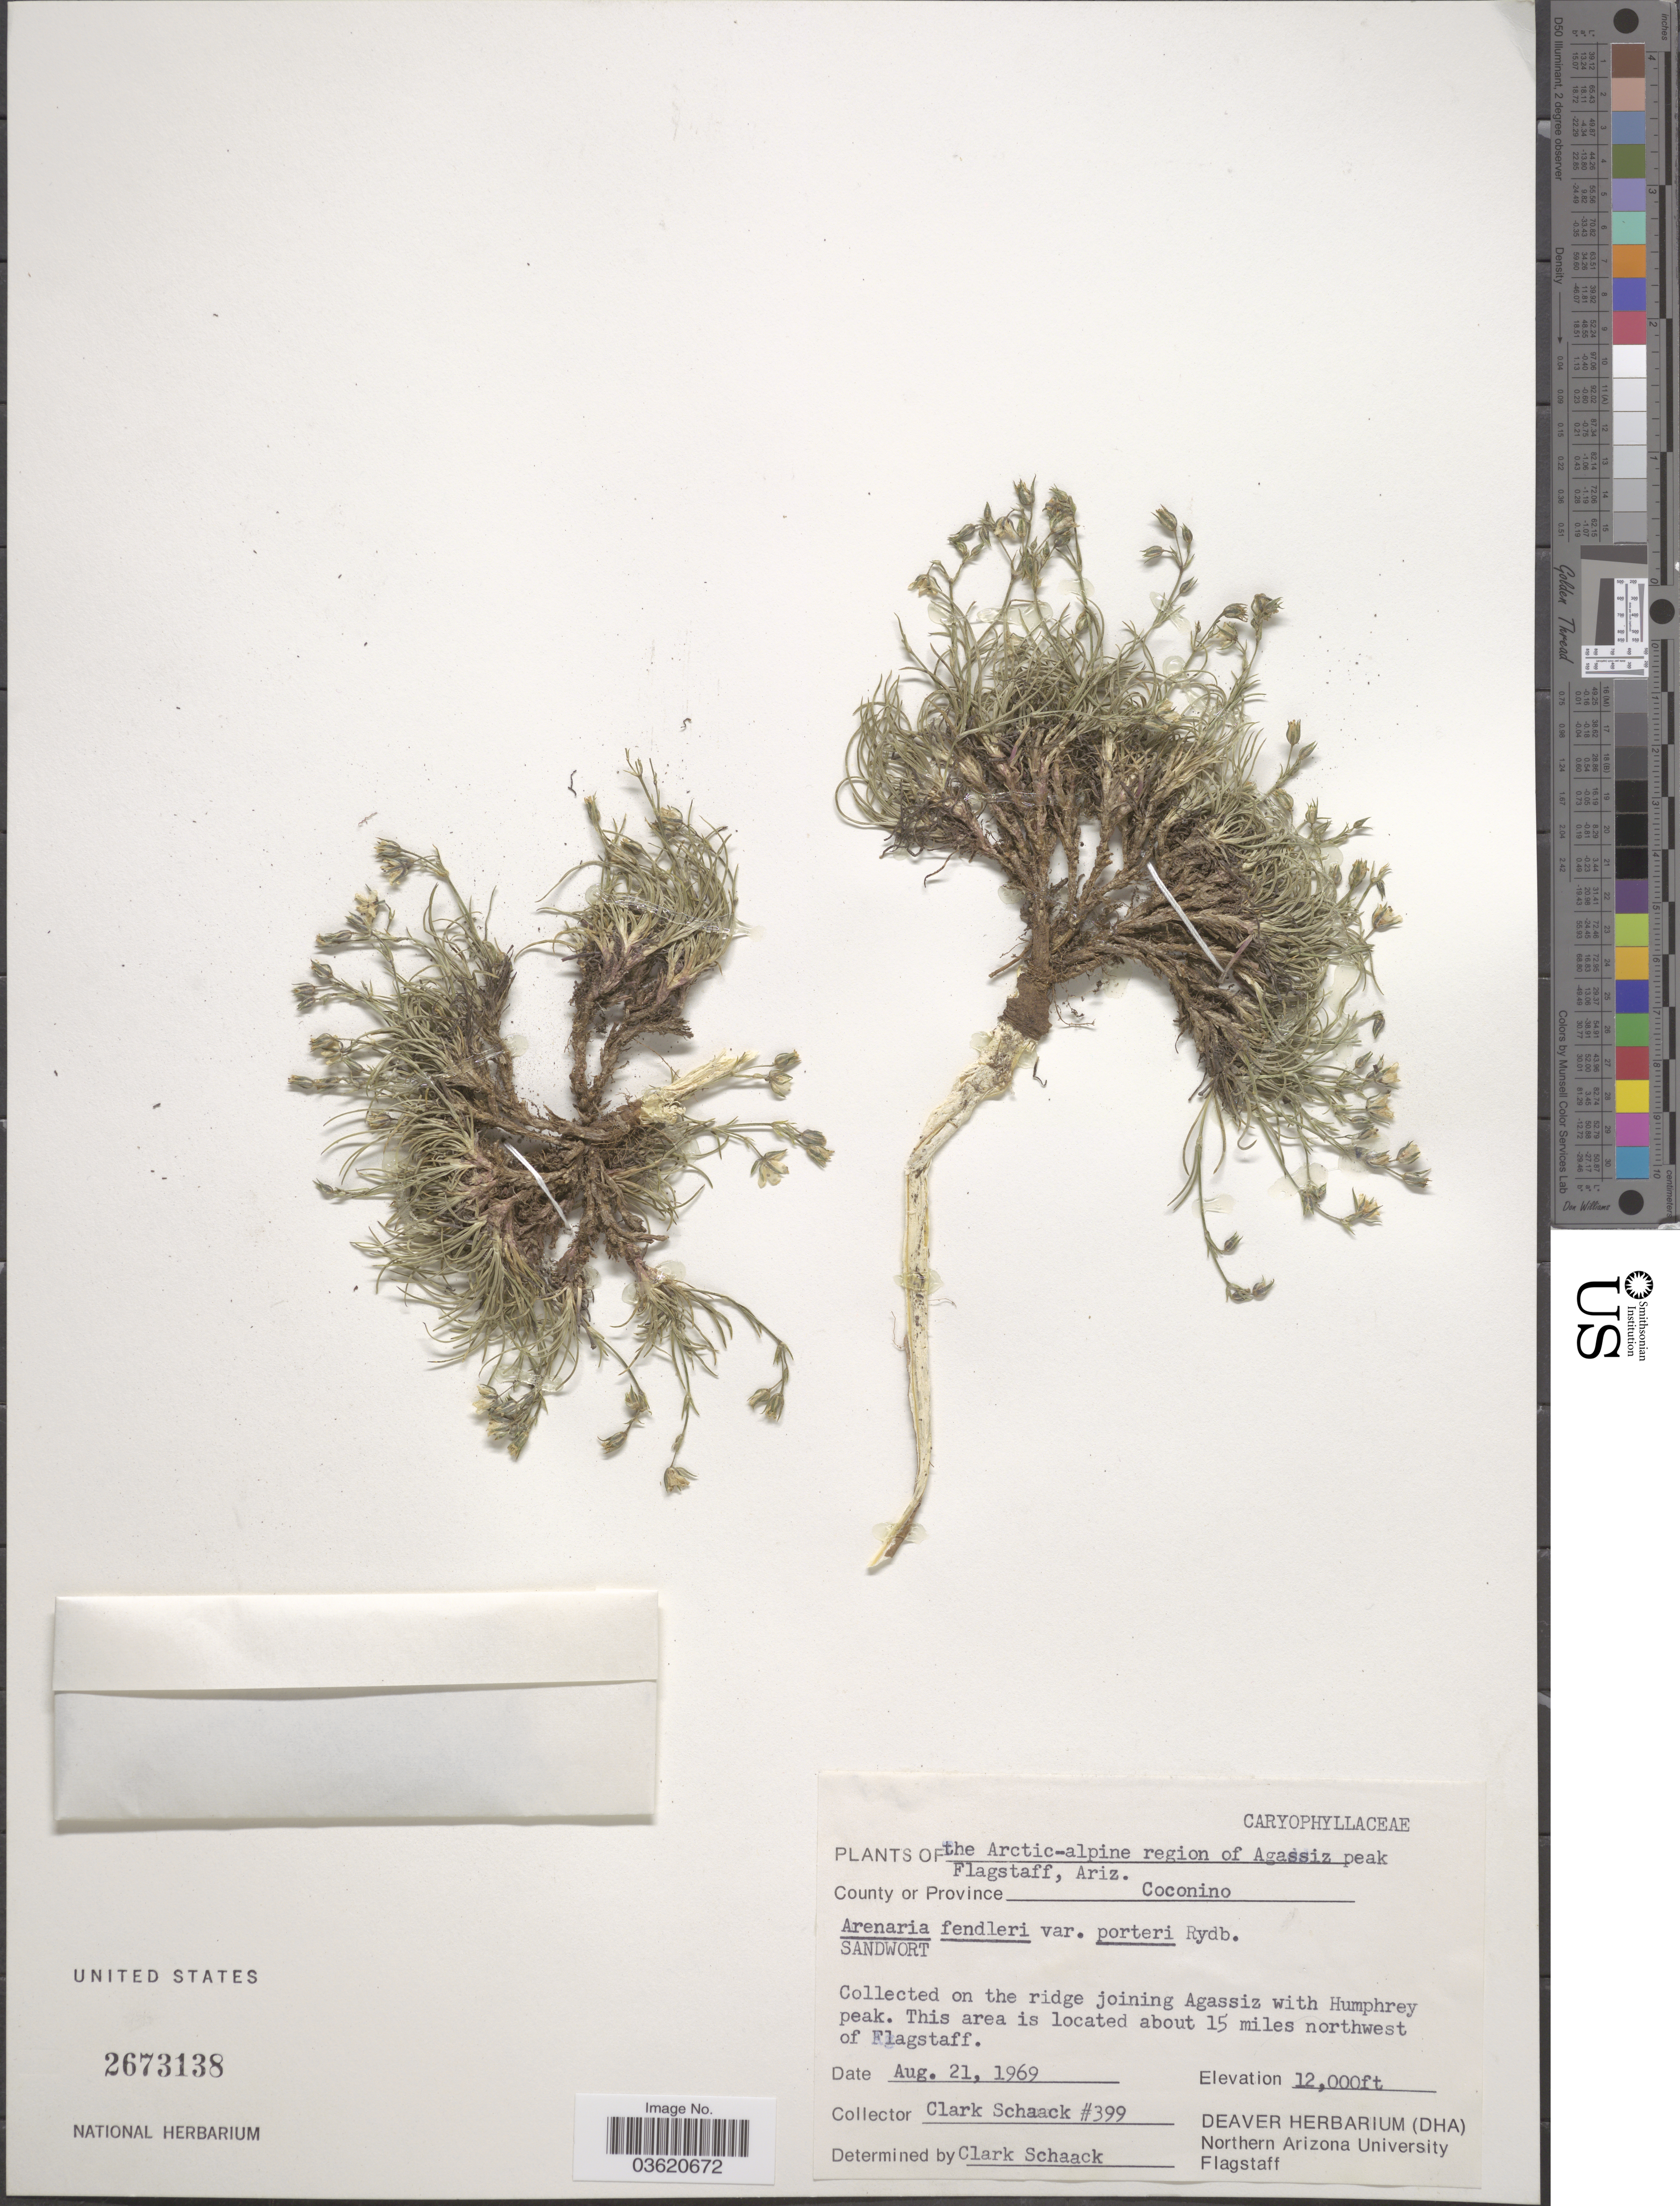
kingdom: Plantae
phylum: Tracheophyta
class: Magnoliopsida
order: Caryophyllales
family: Caryophyllaceae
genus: Eremogone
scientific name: Eremogone fendleri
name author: (A. Gray) Ikonn.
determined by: U.S. National Herbarium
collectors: C. G. Schaack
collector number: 399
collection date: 1969-08-21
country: United States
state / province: Arizona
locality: The Arctic-alpine region of Agassiz peak. Flagstaff. On the ridge joining Agassiz with Humphrey peak. This area is located about 15 miles northwest of Flagstaff.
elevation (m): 3658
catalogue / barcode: US 2673138